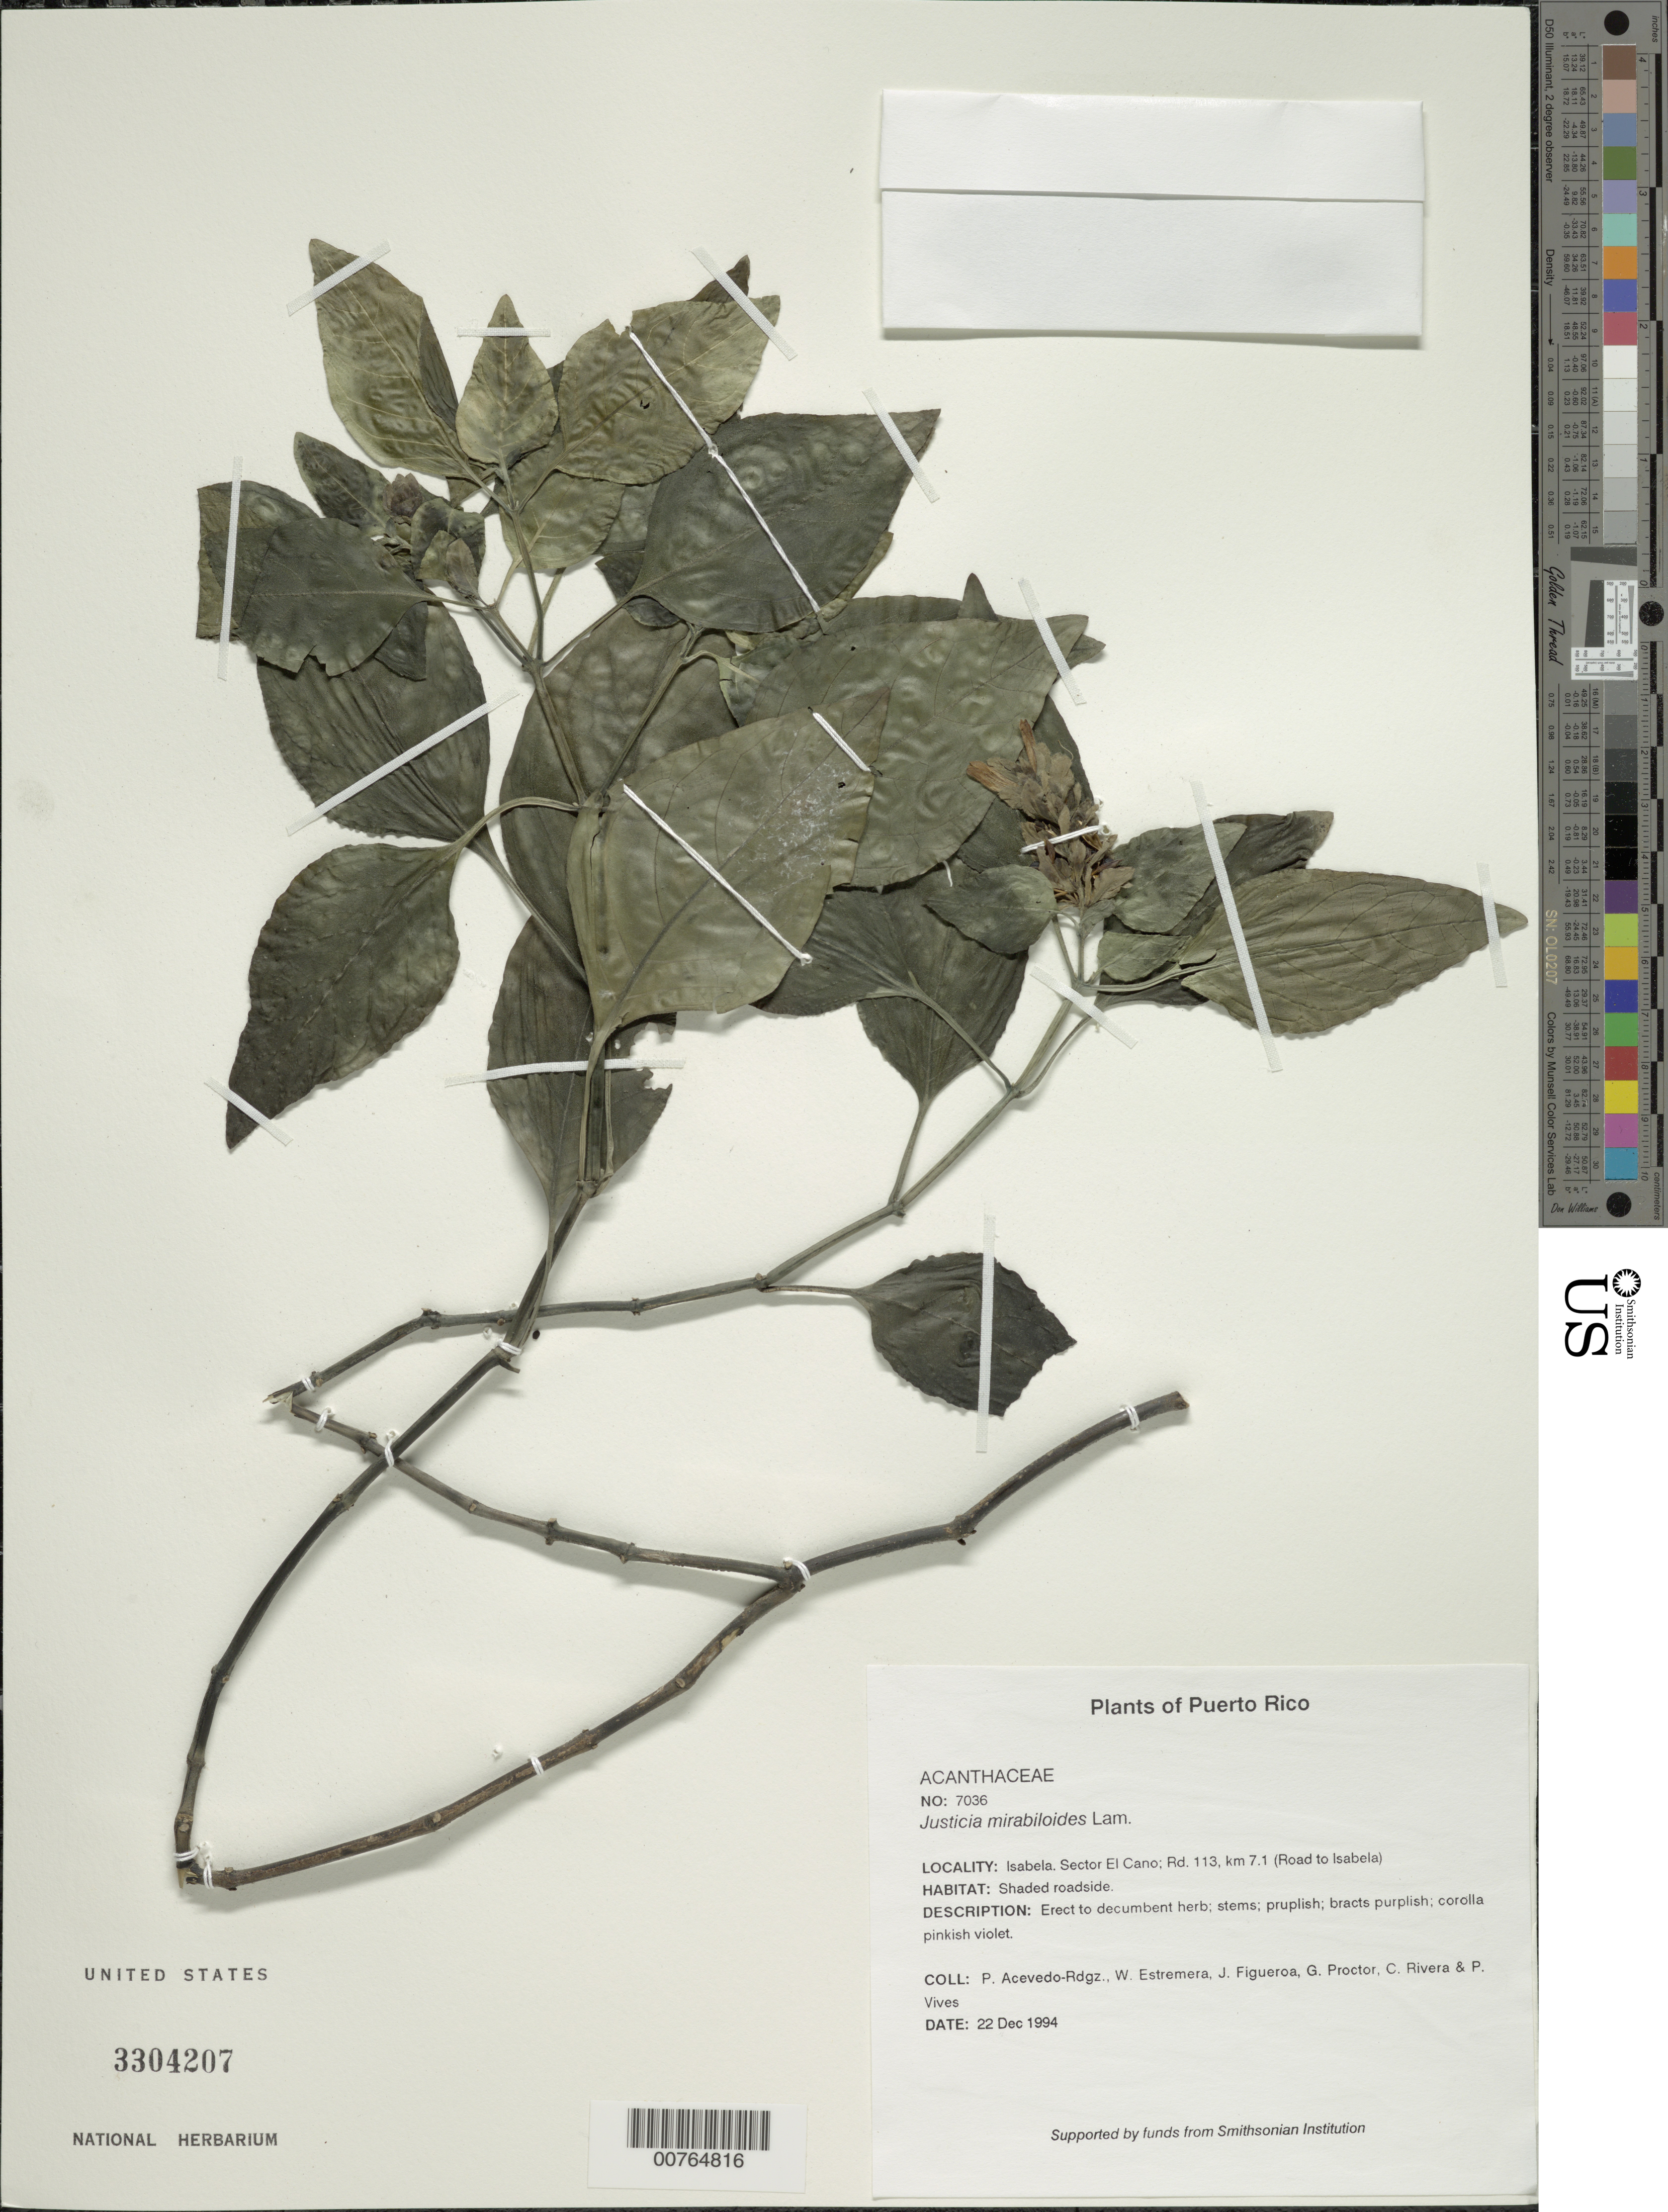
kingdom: Plantae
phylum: Tracheophyta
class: Magnoliopsida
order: Lamiales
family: Acanthaceae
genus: Justicia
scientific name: Justicia mirabiloides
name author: Lam.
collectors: P. Acevedo-Rodr., W. Estremera, J. Figueroa, G. R. Proctor, C. Rivera & P. Vives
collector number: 7036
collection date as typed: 22 Dec 1994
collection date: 1994-12-22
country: Puerto Rico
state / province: Isabela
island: Puerto Rico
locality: Isabela. Sector El Cano; Rd. 113, km 7.1 (Road to Isabela)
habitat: Shaded roadside.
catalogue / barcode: US 3304207